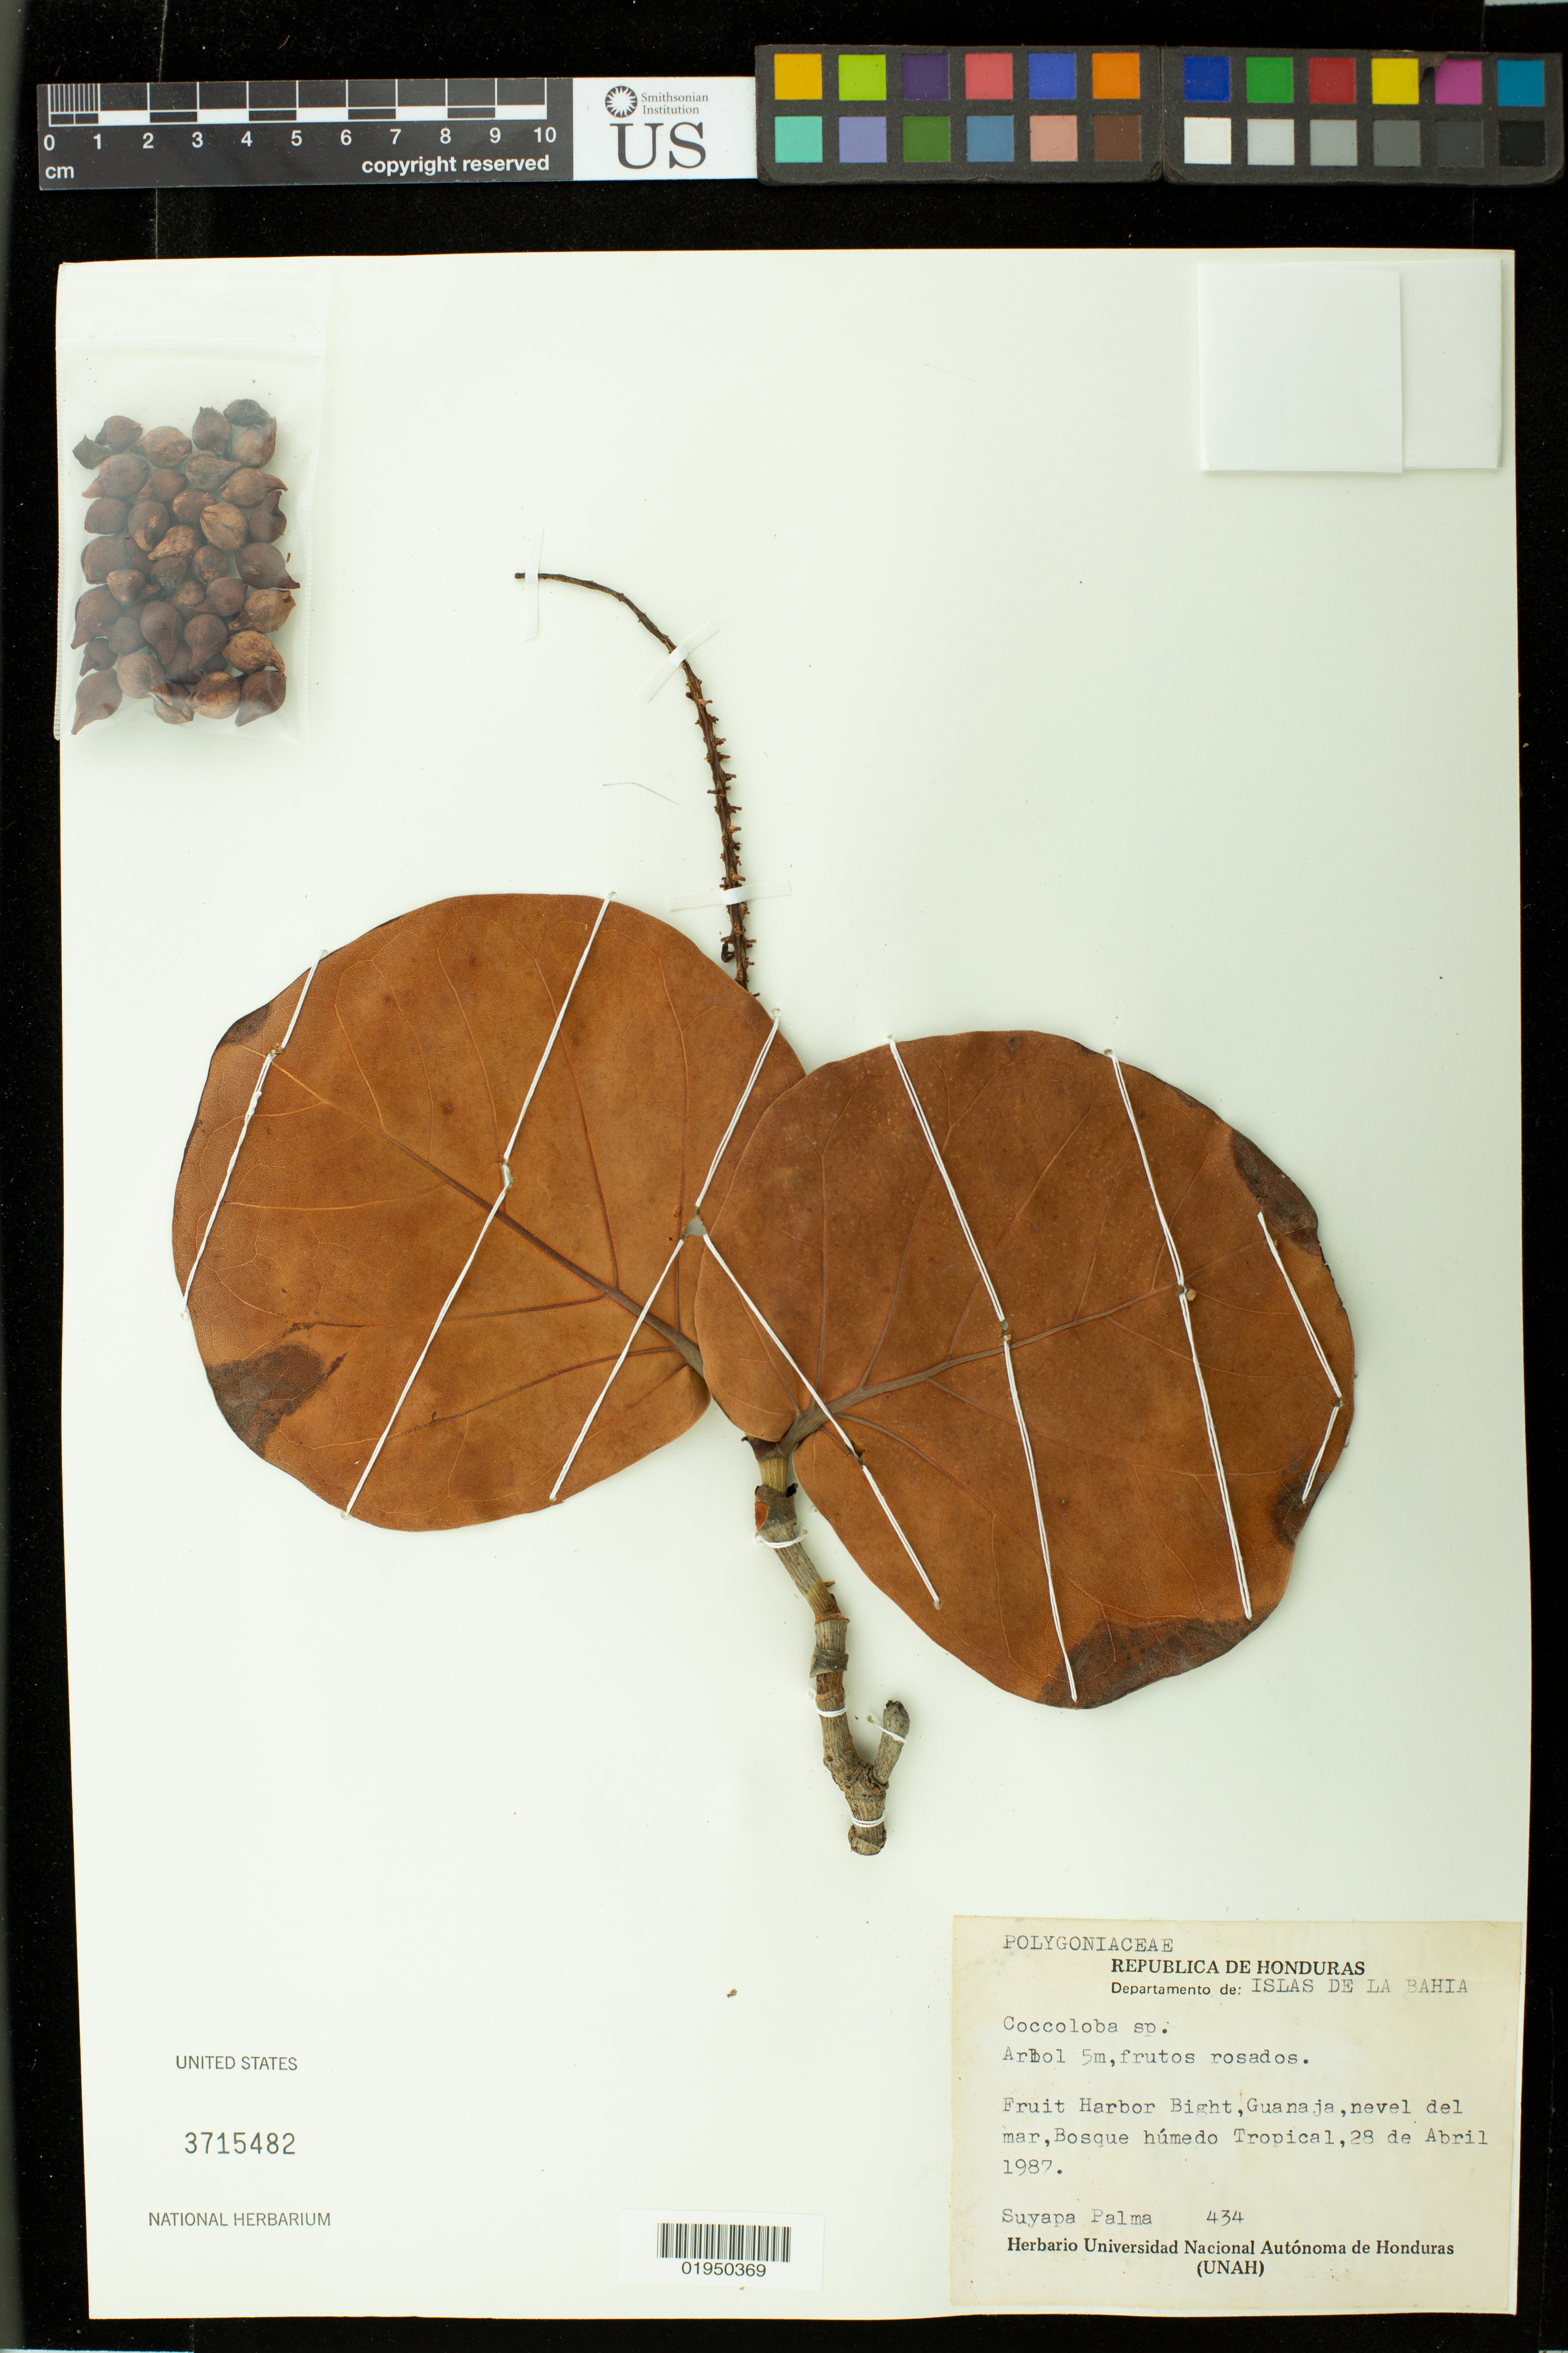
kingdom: Plantae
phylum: Tracheophyta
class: Magnoliopsida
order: Caryophyllales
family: Polygonaceae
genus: Coccoloba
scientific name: Coccoloba uvifera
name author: L.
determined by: Strong, Mark T., (BOT), Smithsonian Institution - National Museum of Natural History (UNITED STATES)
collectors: S. Palma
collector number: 434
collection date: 1987-04-28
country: Honduras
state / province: Islas de la Bahía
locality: Fruit Harbor Bight, Guanaja, nevel del mar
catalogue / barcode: US 3715482